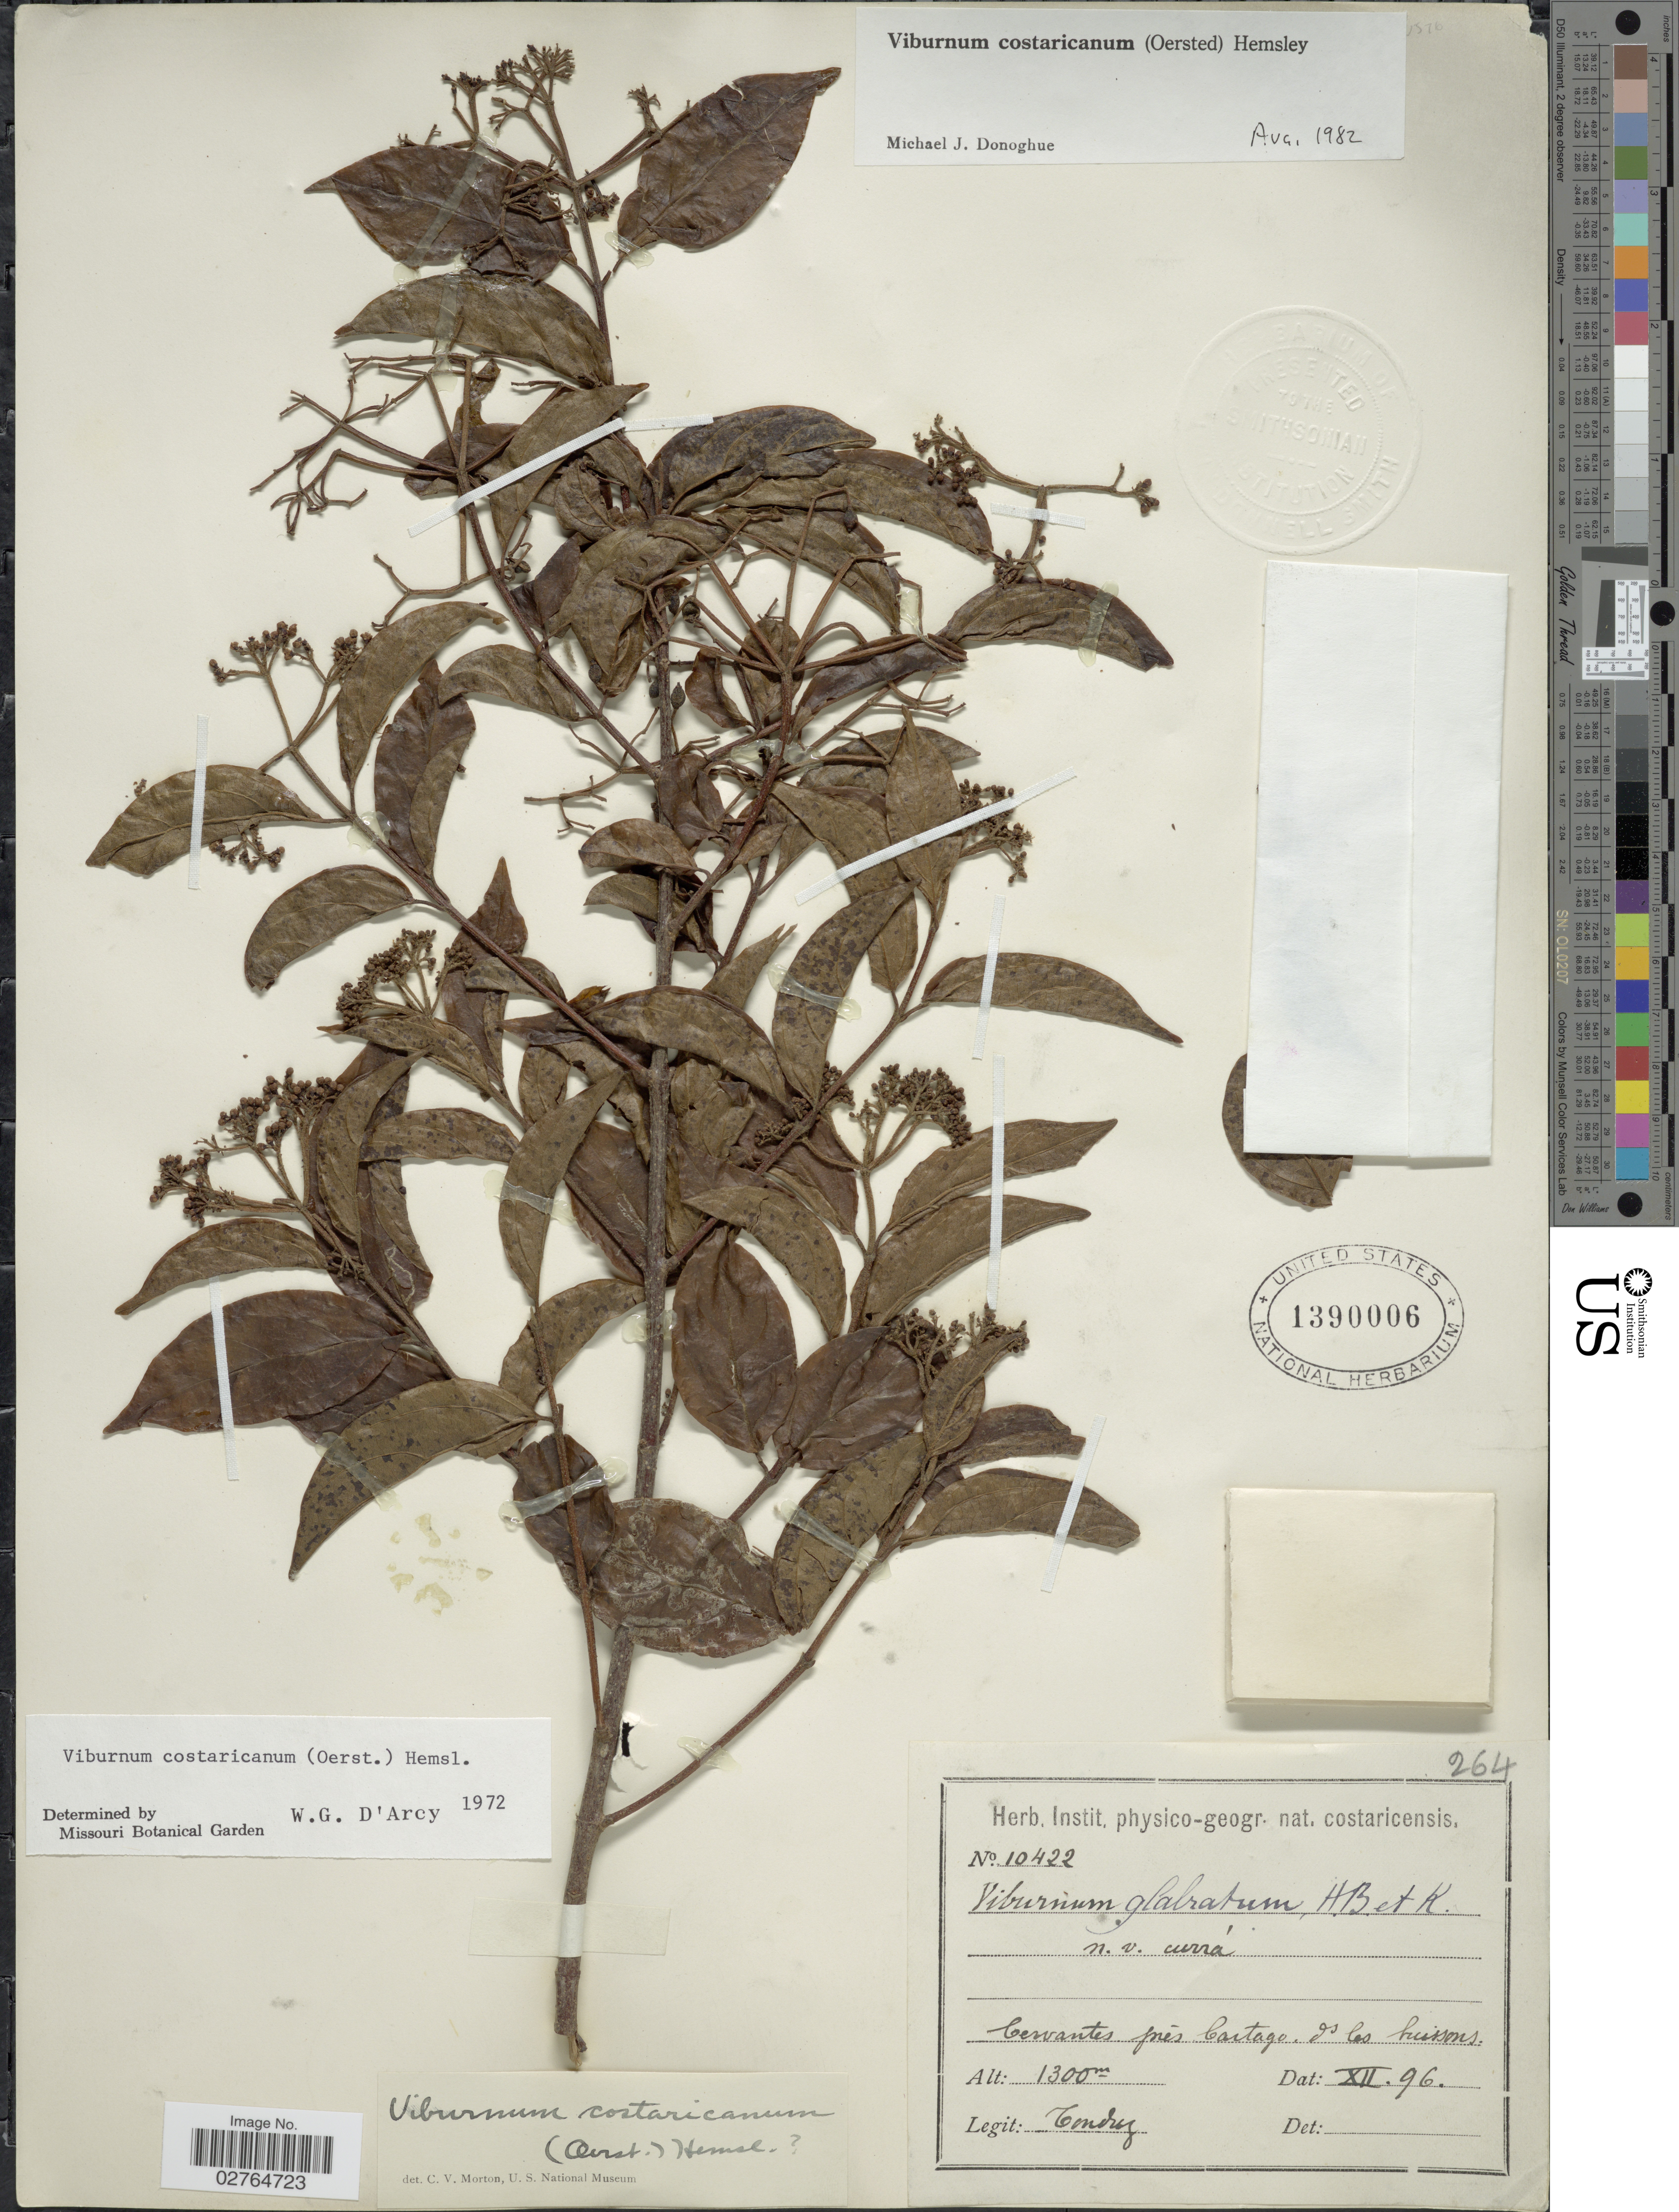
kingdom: Plantae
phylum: Tracheophyta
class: Magnoliopsida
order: Dipsacales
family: Viburnaceae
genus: Viburnum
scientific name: Viburnum costaricanum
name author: (Oerst.) Hemsl.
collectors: A. Tonduz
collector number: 10422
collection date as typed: Transcribed d/m/y: /12/96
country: Costa Rica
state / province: Cartago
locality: Cervantes prés Cartago ds los buissons.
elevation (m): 1300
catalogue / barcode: US 1390006